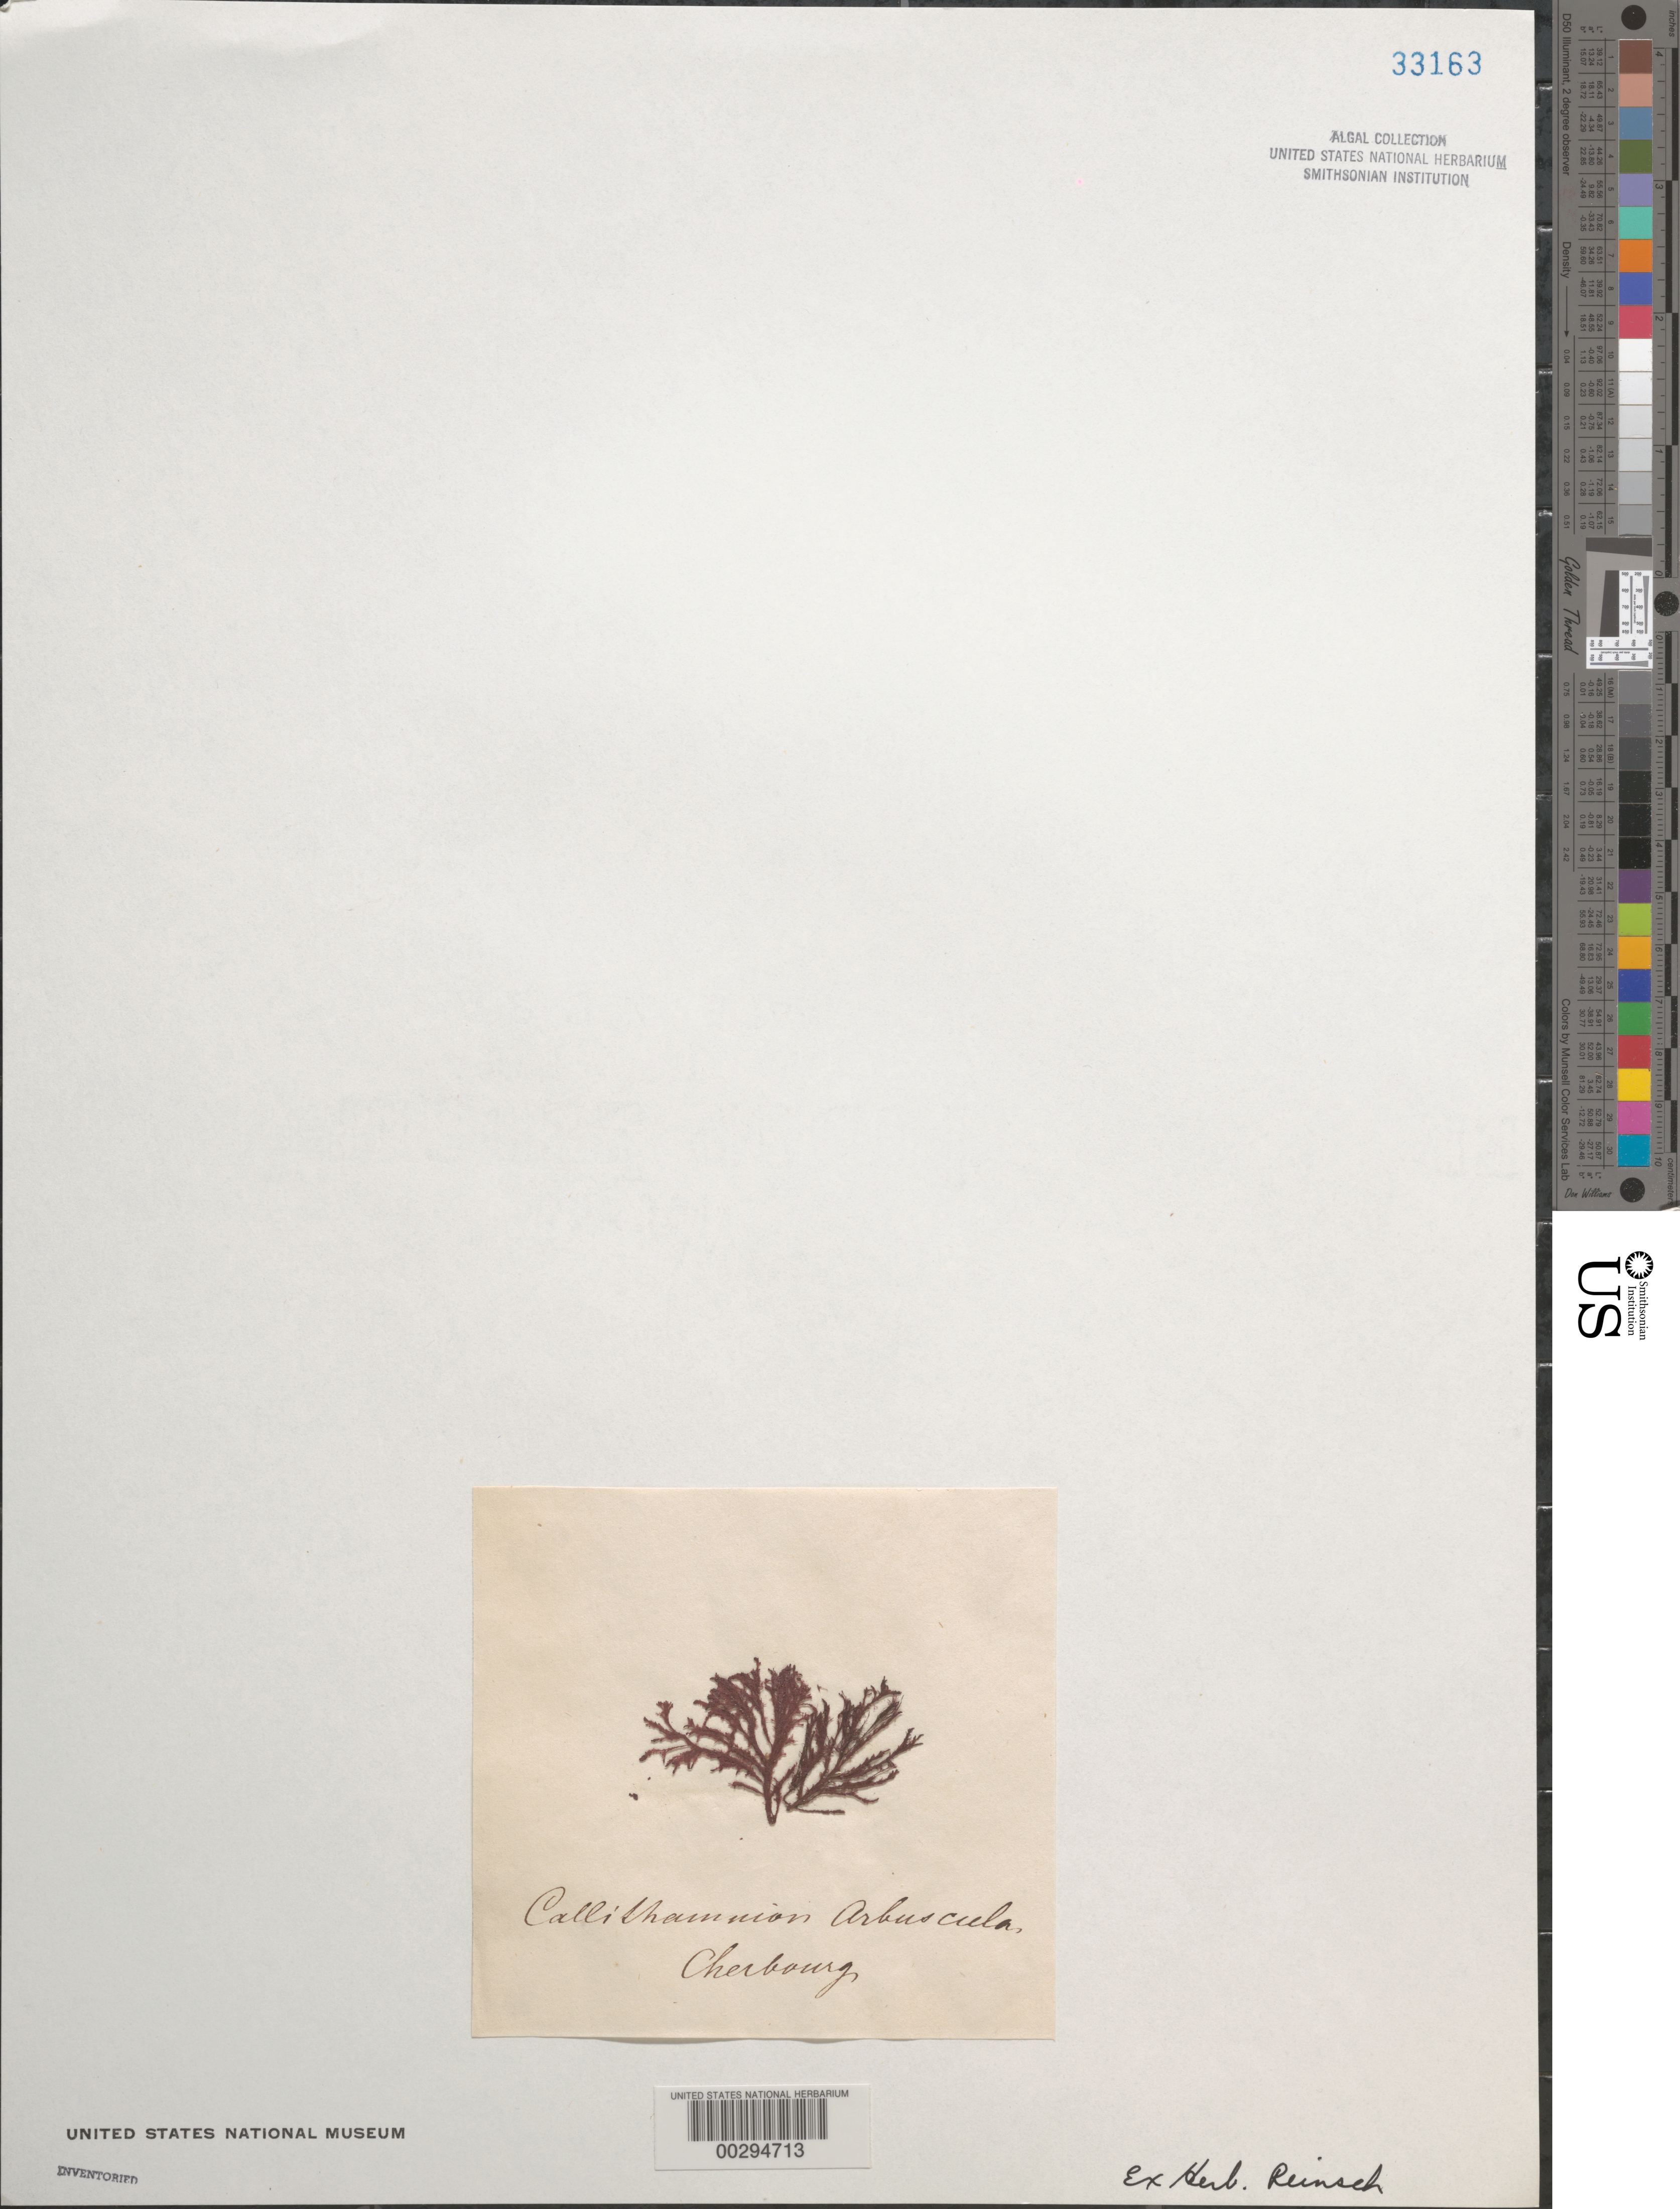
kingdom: Plantae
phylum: Rhodophyta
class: Florideophyceae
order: Ceramiales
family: Callithamniaceae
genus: Callithamnion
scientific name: Callithamnion sepositum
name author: (Gunnerus) P.S. Dixon & J.H.Price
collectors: C. Reinsch (herbarium)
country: France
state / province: Normandie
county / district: Manche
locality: Cherbourg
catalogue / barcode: US 33163